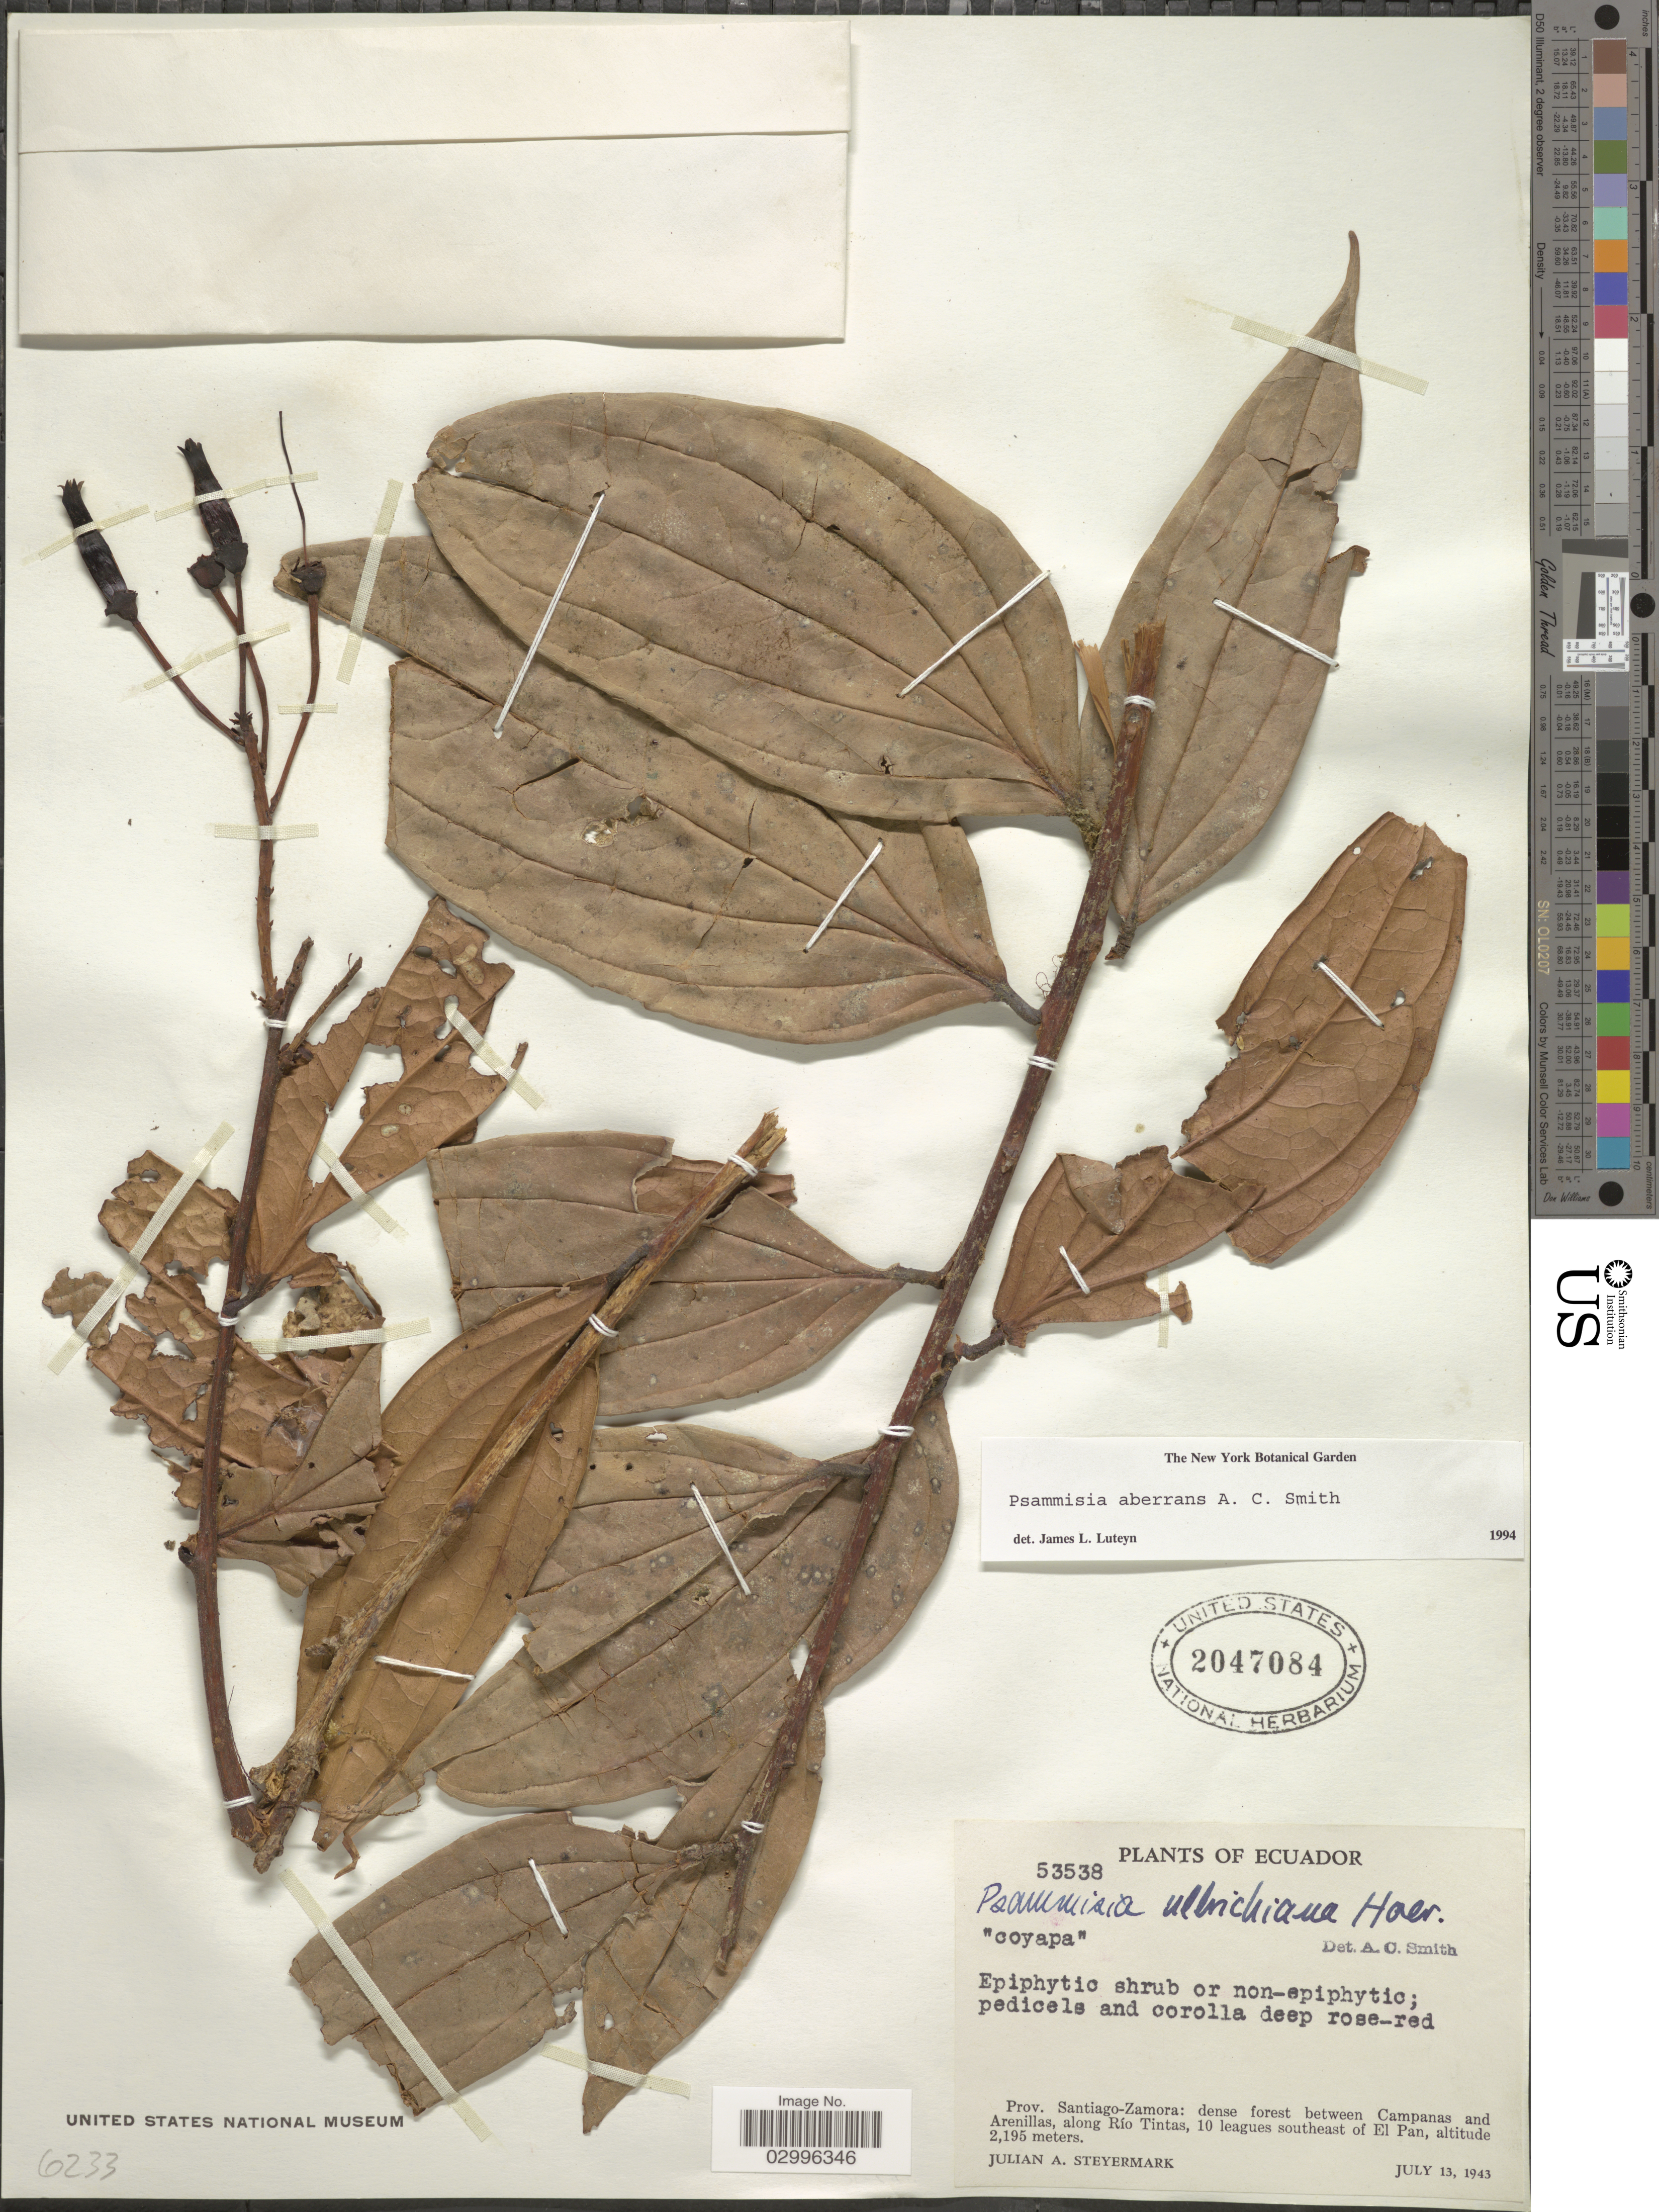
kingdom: Plantae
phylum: Tracheophyta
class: Magnoliopsida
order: Ericales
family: Ericaceae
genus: Psammisia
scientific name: Psammisia aberrans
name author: A.C. Sm.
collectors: J. Steyermark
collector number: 53538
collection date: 1943-07-13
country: Ecuador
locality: Prov. Santiago-Zamora: dense forest between Campanas and Arenillas, along Río Tintas, 10 leagues southeast of El Pan.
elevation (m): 2195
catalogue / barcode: US 2047084